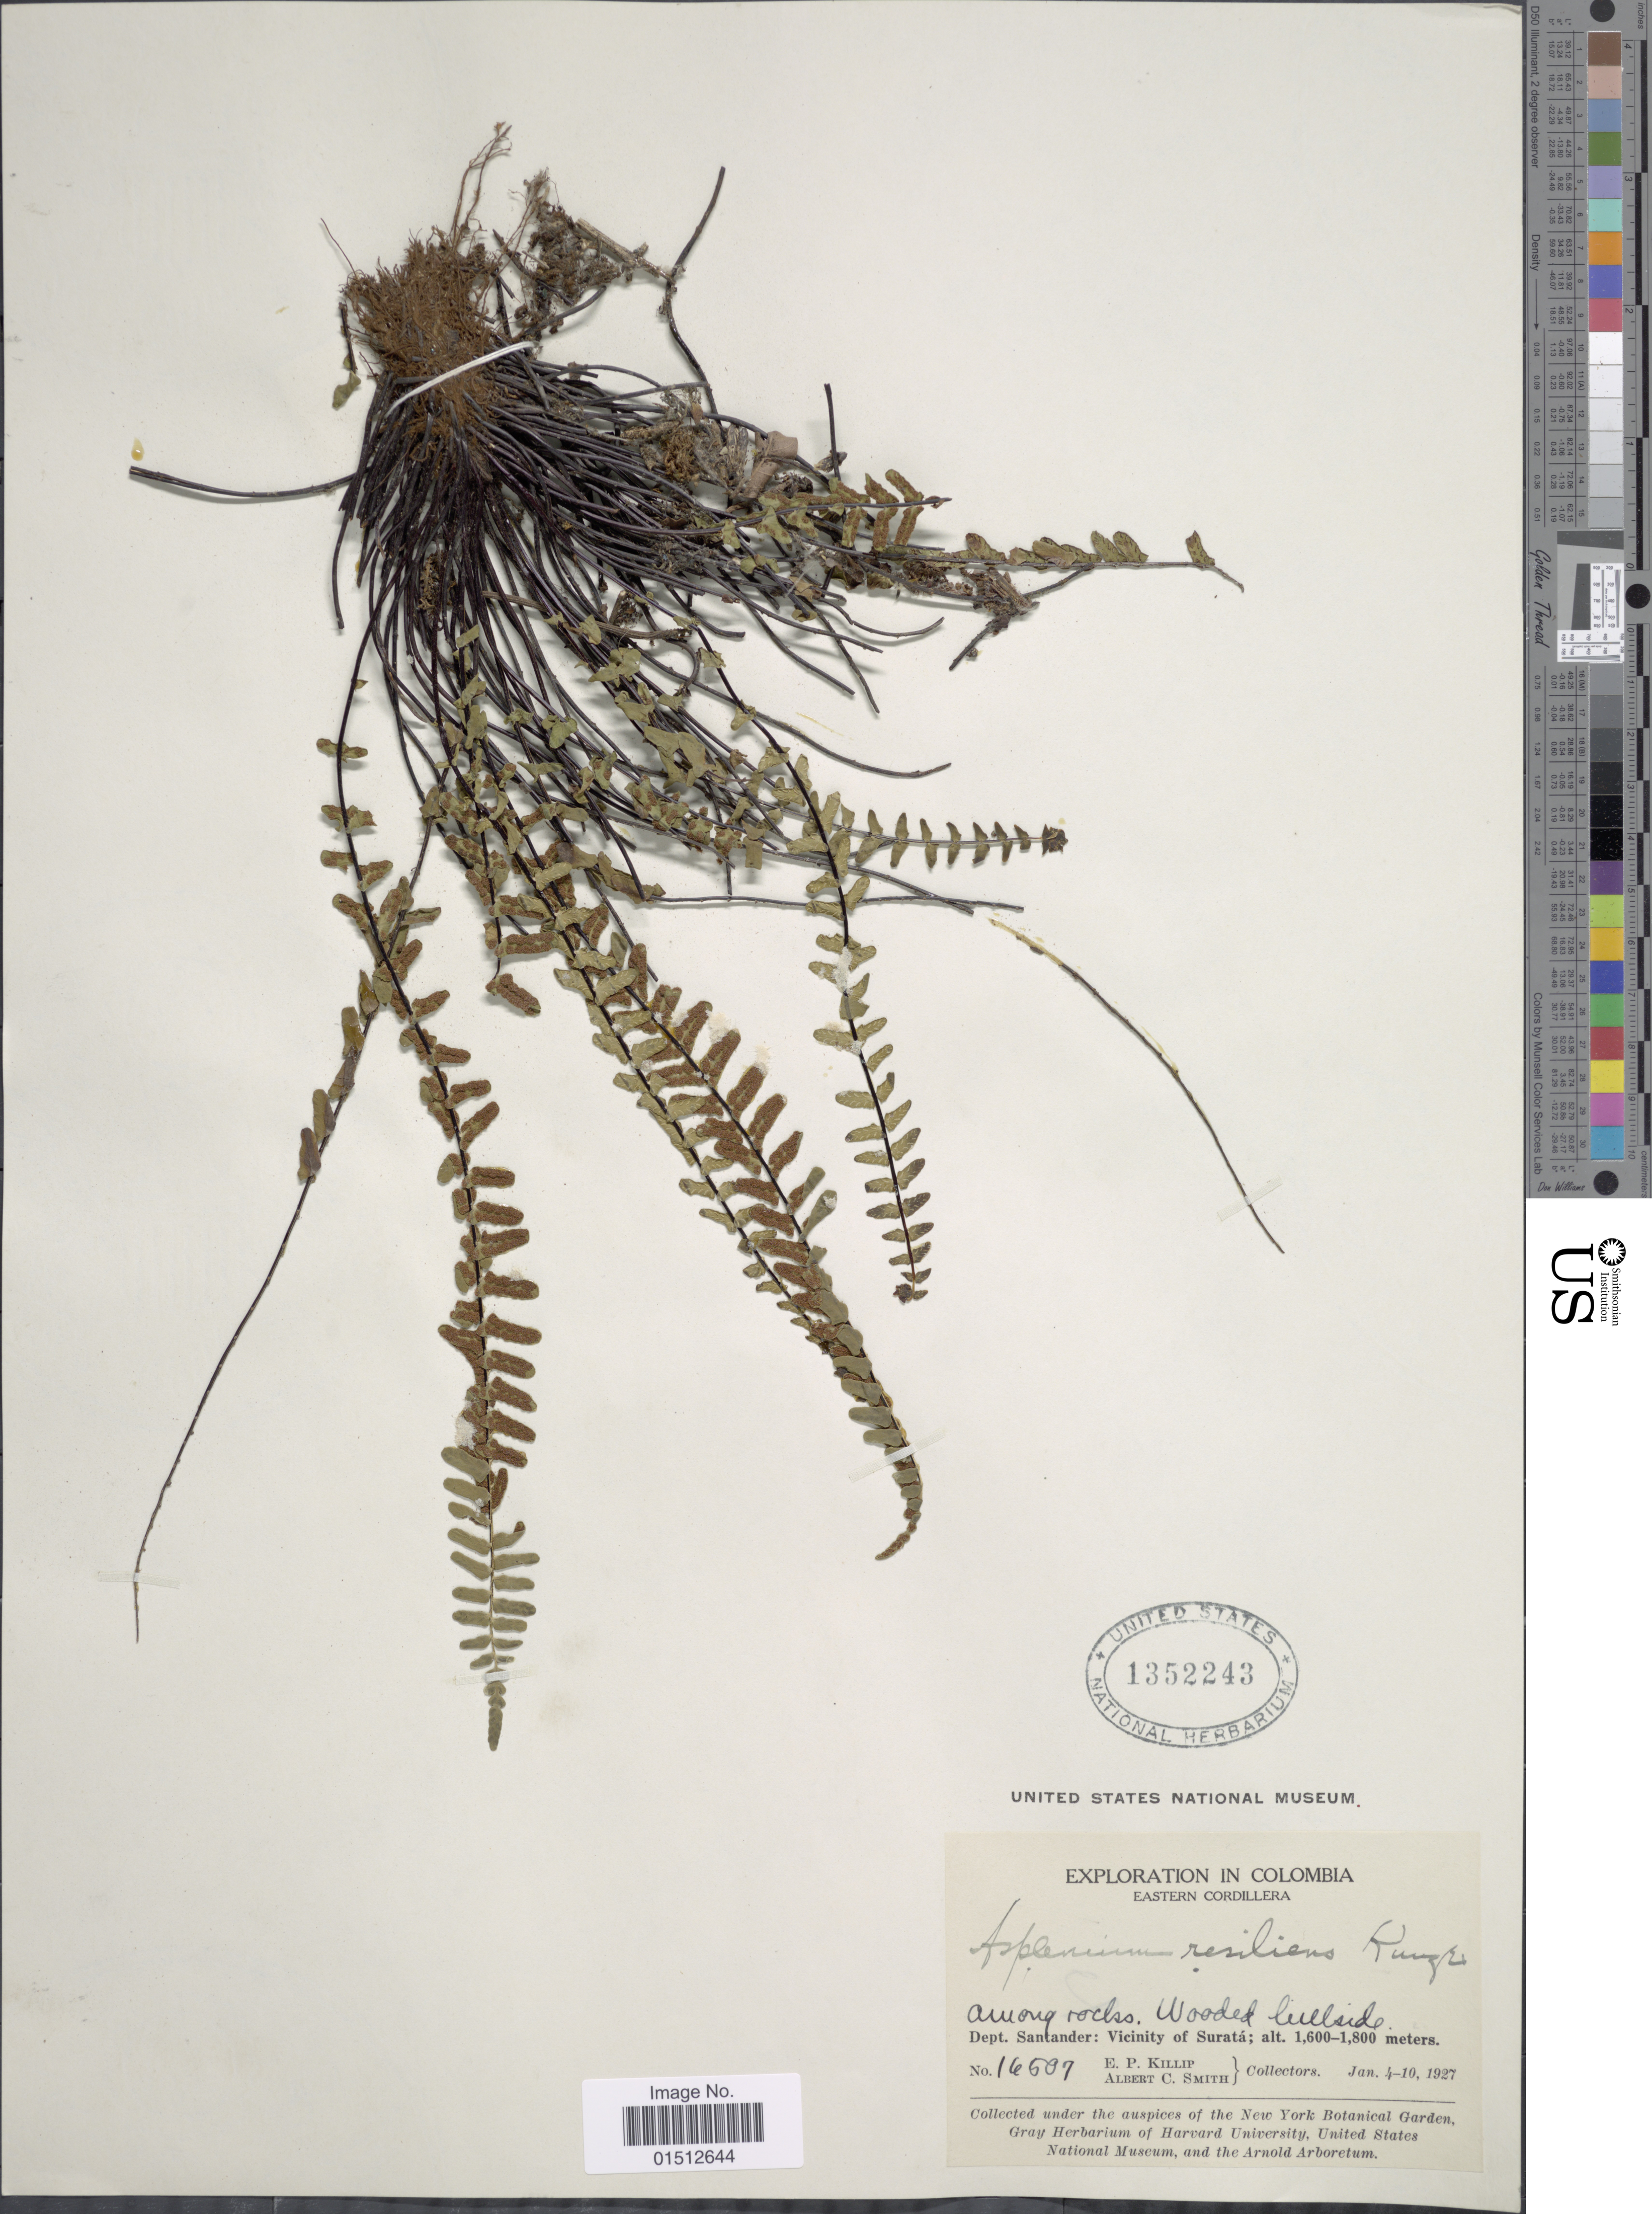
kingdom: Plantae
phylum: Tracheophyta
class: Polypodiopsida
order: Polypodiales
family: Aspleniaceae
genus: Asplenium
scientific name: Asplenium resiliens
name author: Kunze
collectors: E. P. Killip & A. C. Smith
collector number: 16507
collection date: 1927-01-04/1927-01-10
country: Colombia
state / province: Santander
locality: Colombia, Eastern Cordillera, Dept. Santander: Vicinity of Surata.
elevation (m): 1600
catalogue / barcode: US 1352243